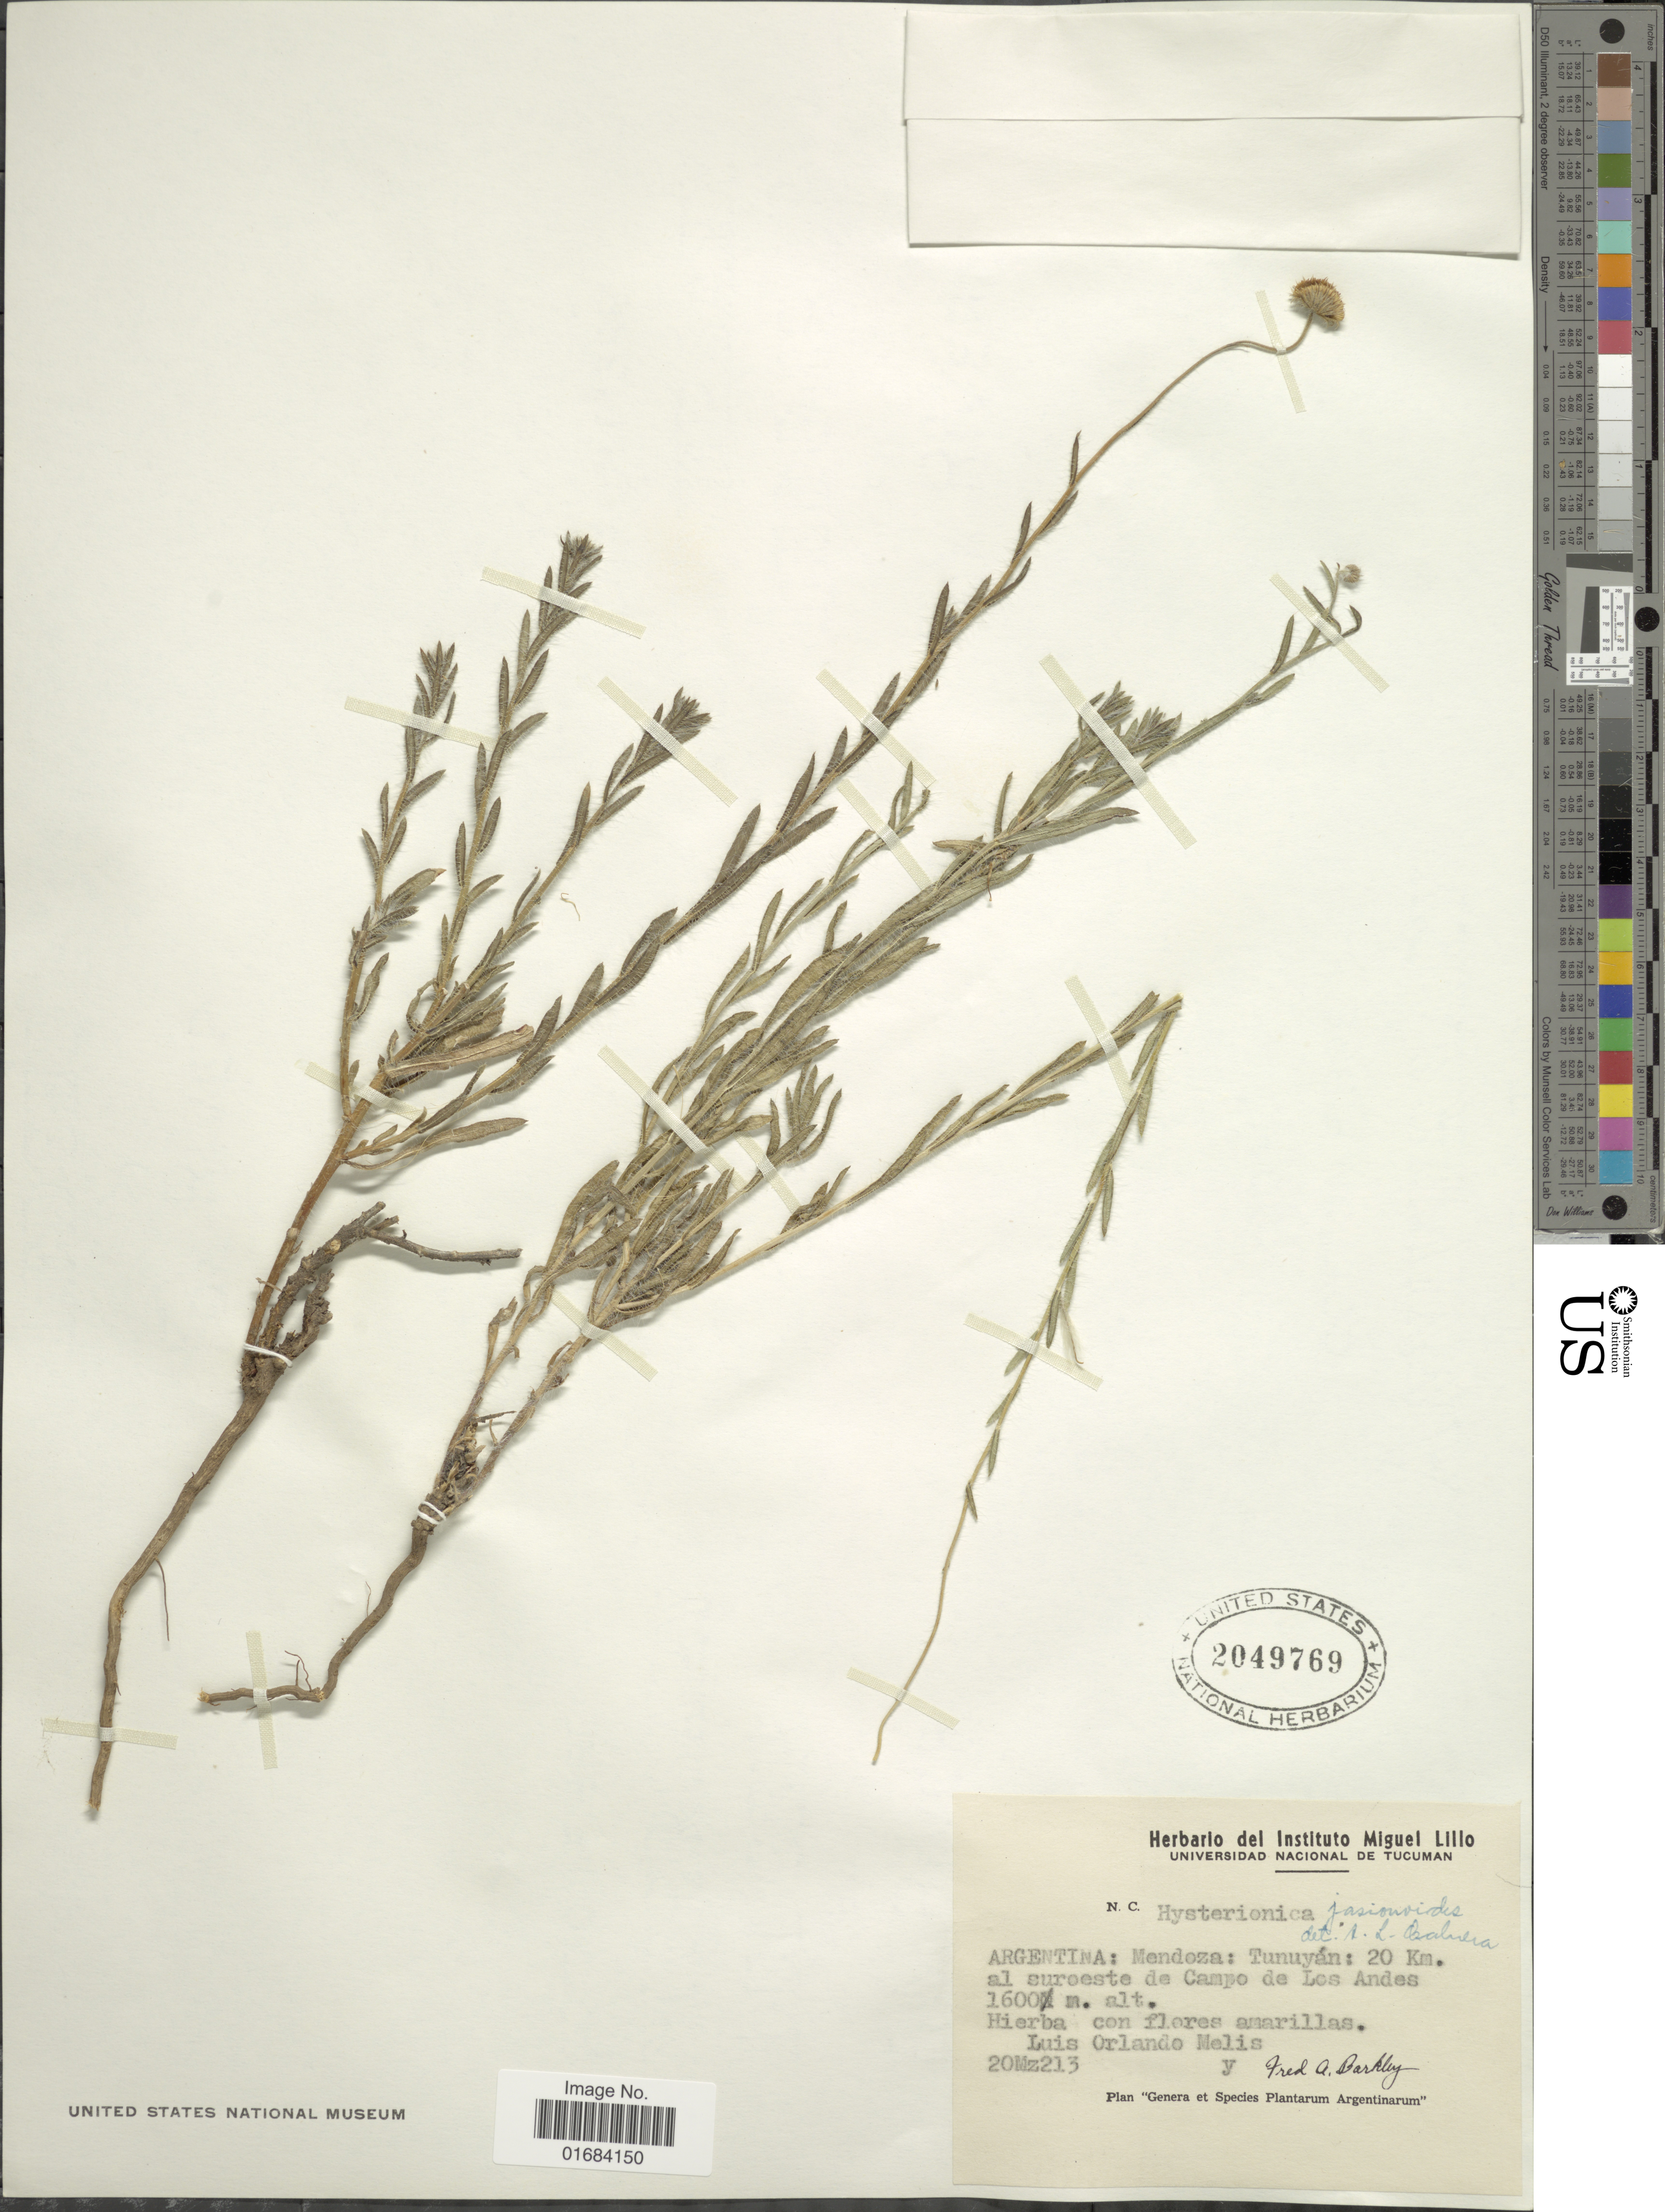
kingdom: Plantae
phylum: Tracheophyta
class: Magnoliopsida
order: Asterales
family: Asteraceae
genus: Hysterionica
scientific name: Hysterionica jasionoides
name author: Willd.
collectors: L. Melis & F. A. Barkley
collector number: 20Mz213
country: Argentina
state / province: Mendoza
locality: Tunuyán: 20 Km. al suroeste de Campo de Los Andes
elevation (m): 1600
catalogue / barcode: US 2049769